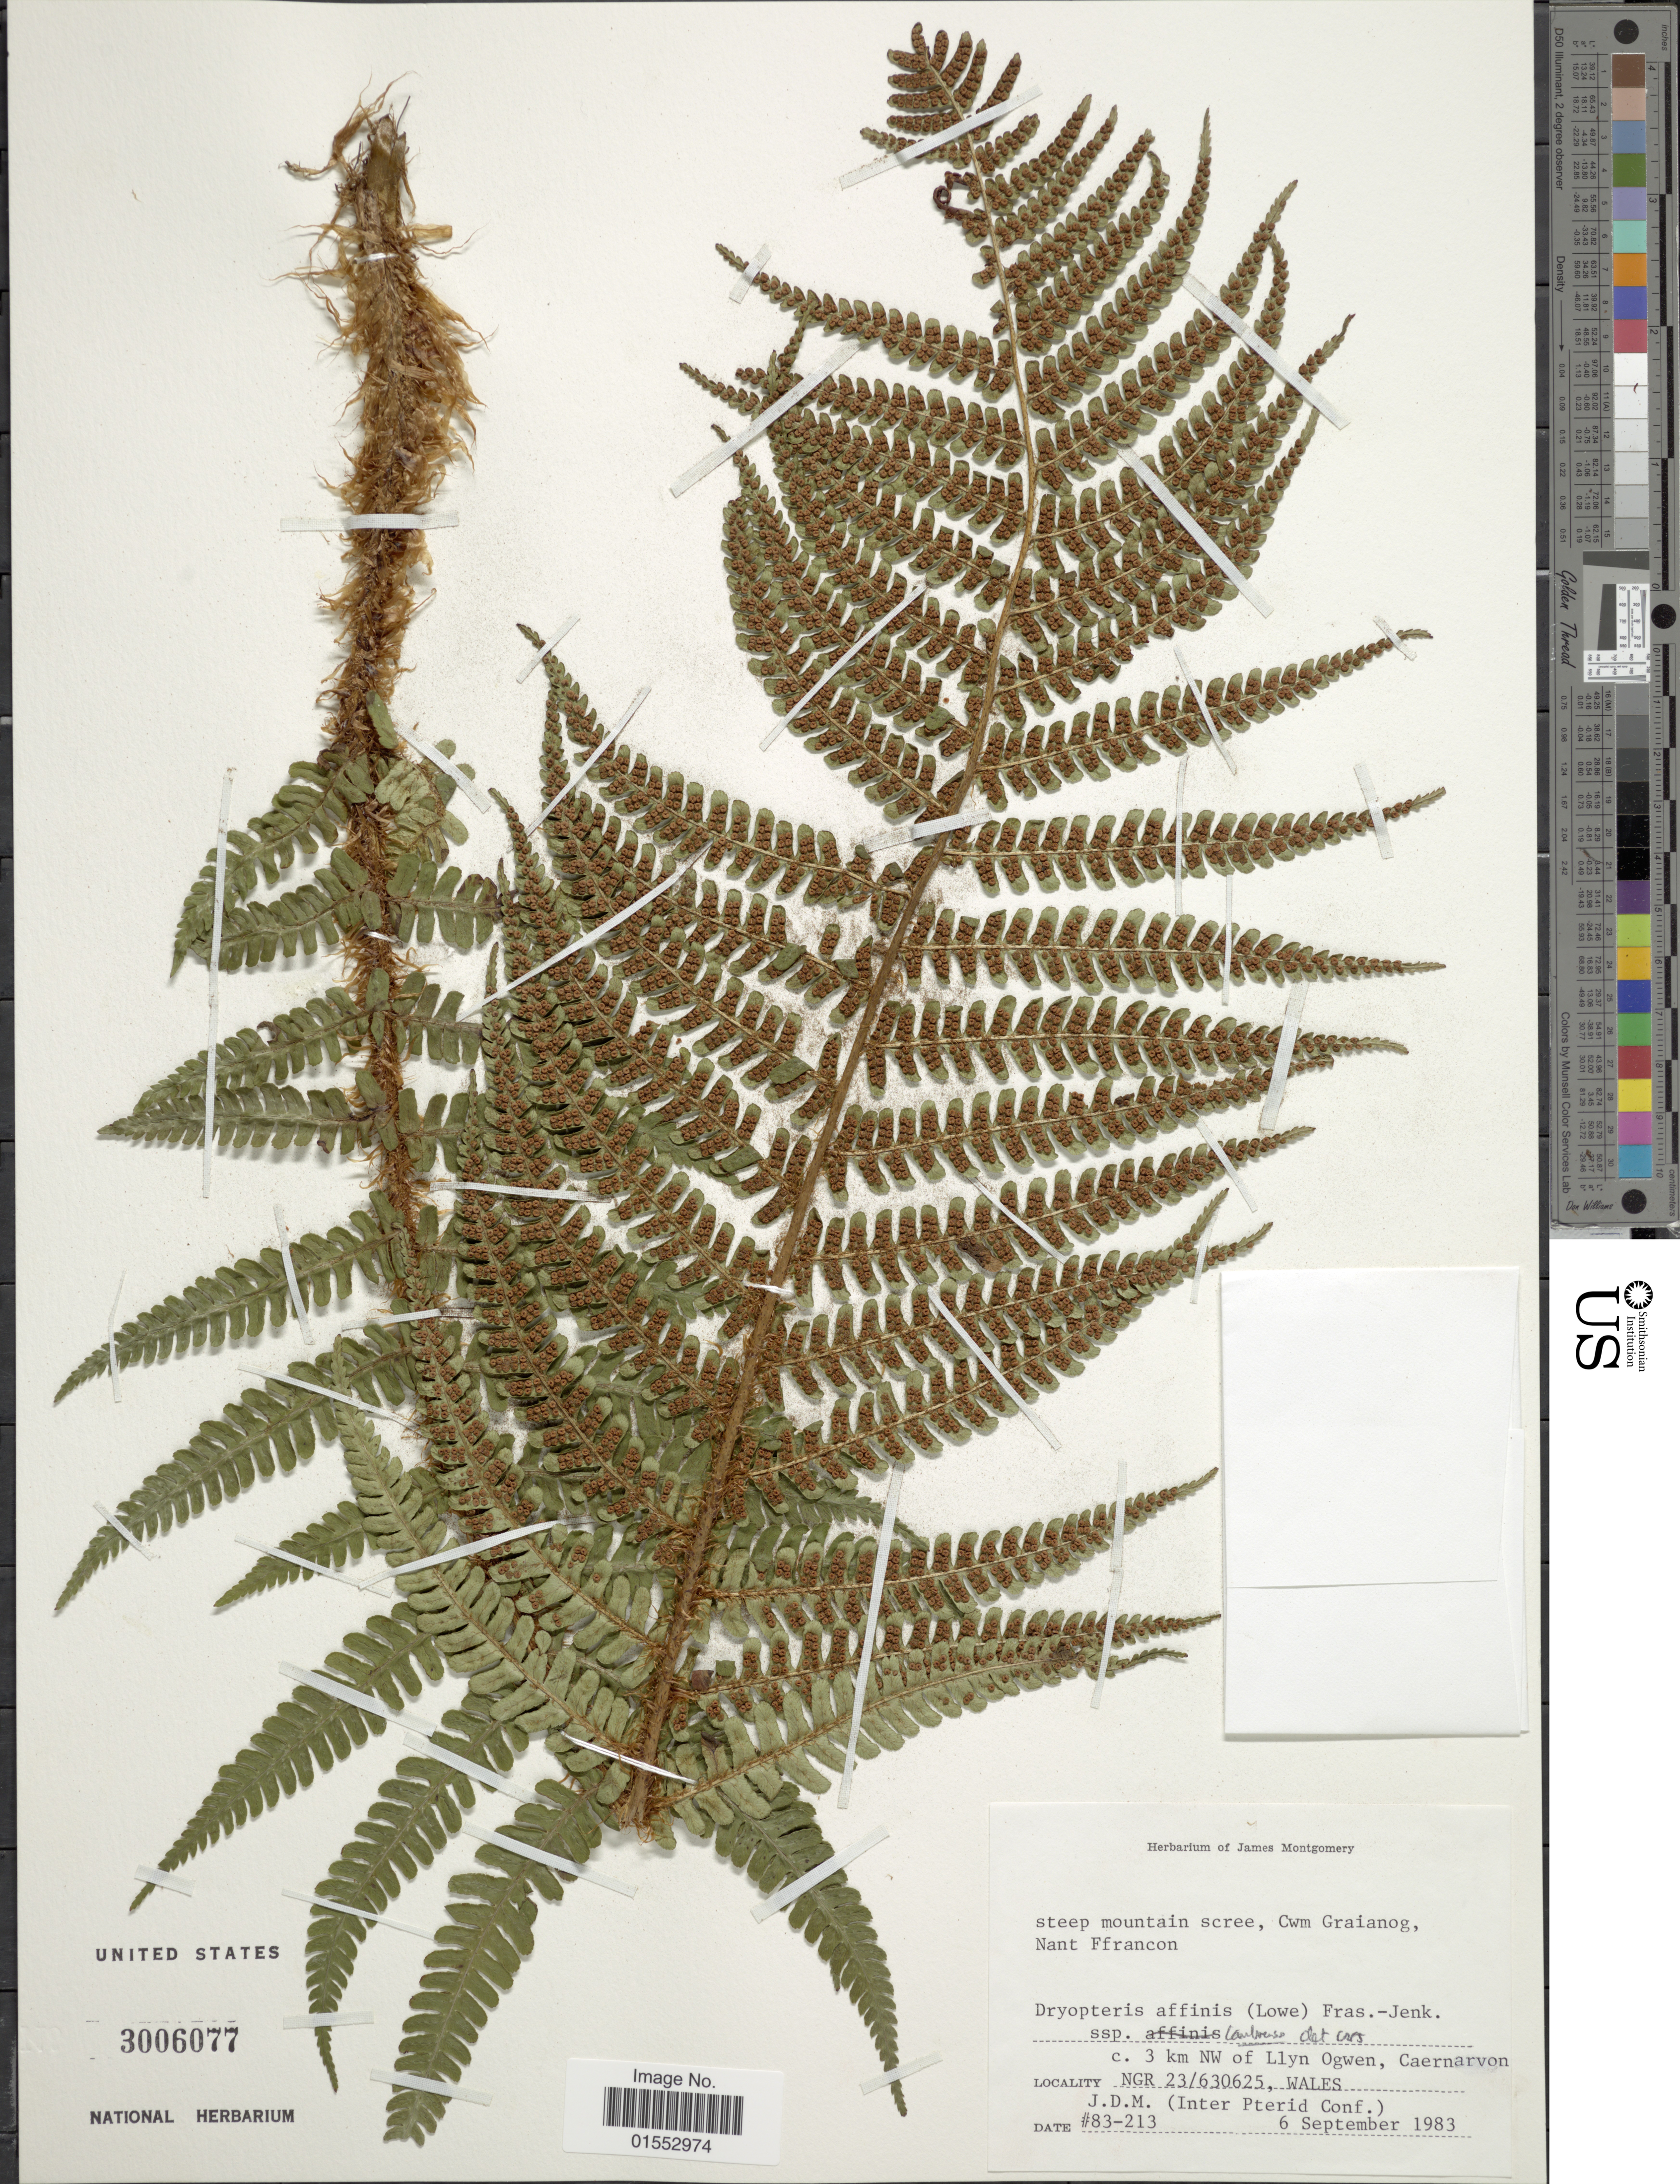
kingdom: Plantae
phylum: Tracheophyta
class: Polypodiopsida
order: Polypodiales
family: Dryopteridaceae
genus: Dryopteris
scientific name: Dryopteris affinis subsp. cambrensis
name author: Fraser-Jenk.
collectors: ex Herb. James Montgomery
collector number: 83-213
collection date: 1983-09-06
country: United Kingdom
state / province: Wales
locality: Steep mountain scree, Cwm Graianog, Nant Ffrancon, 3 km NW of Llyn Ogwen, Caernarvon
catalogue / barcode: US 3006077